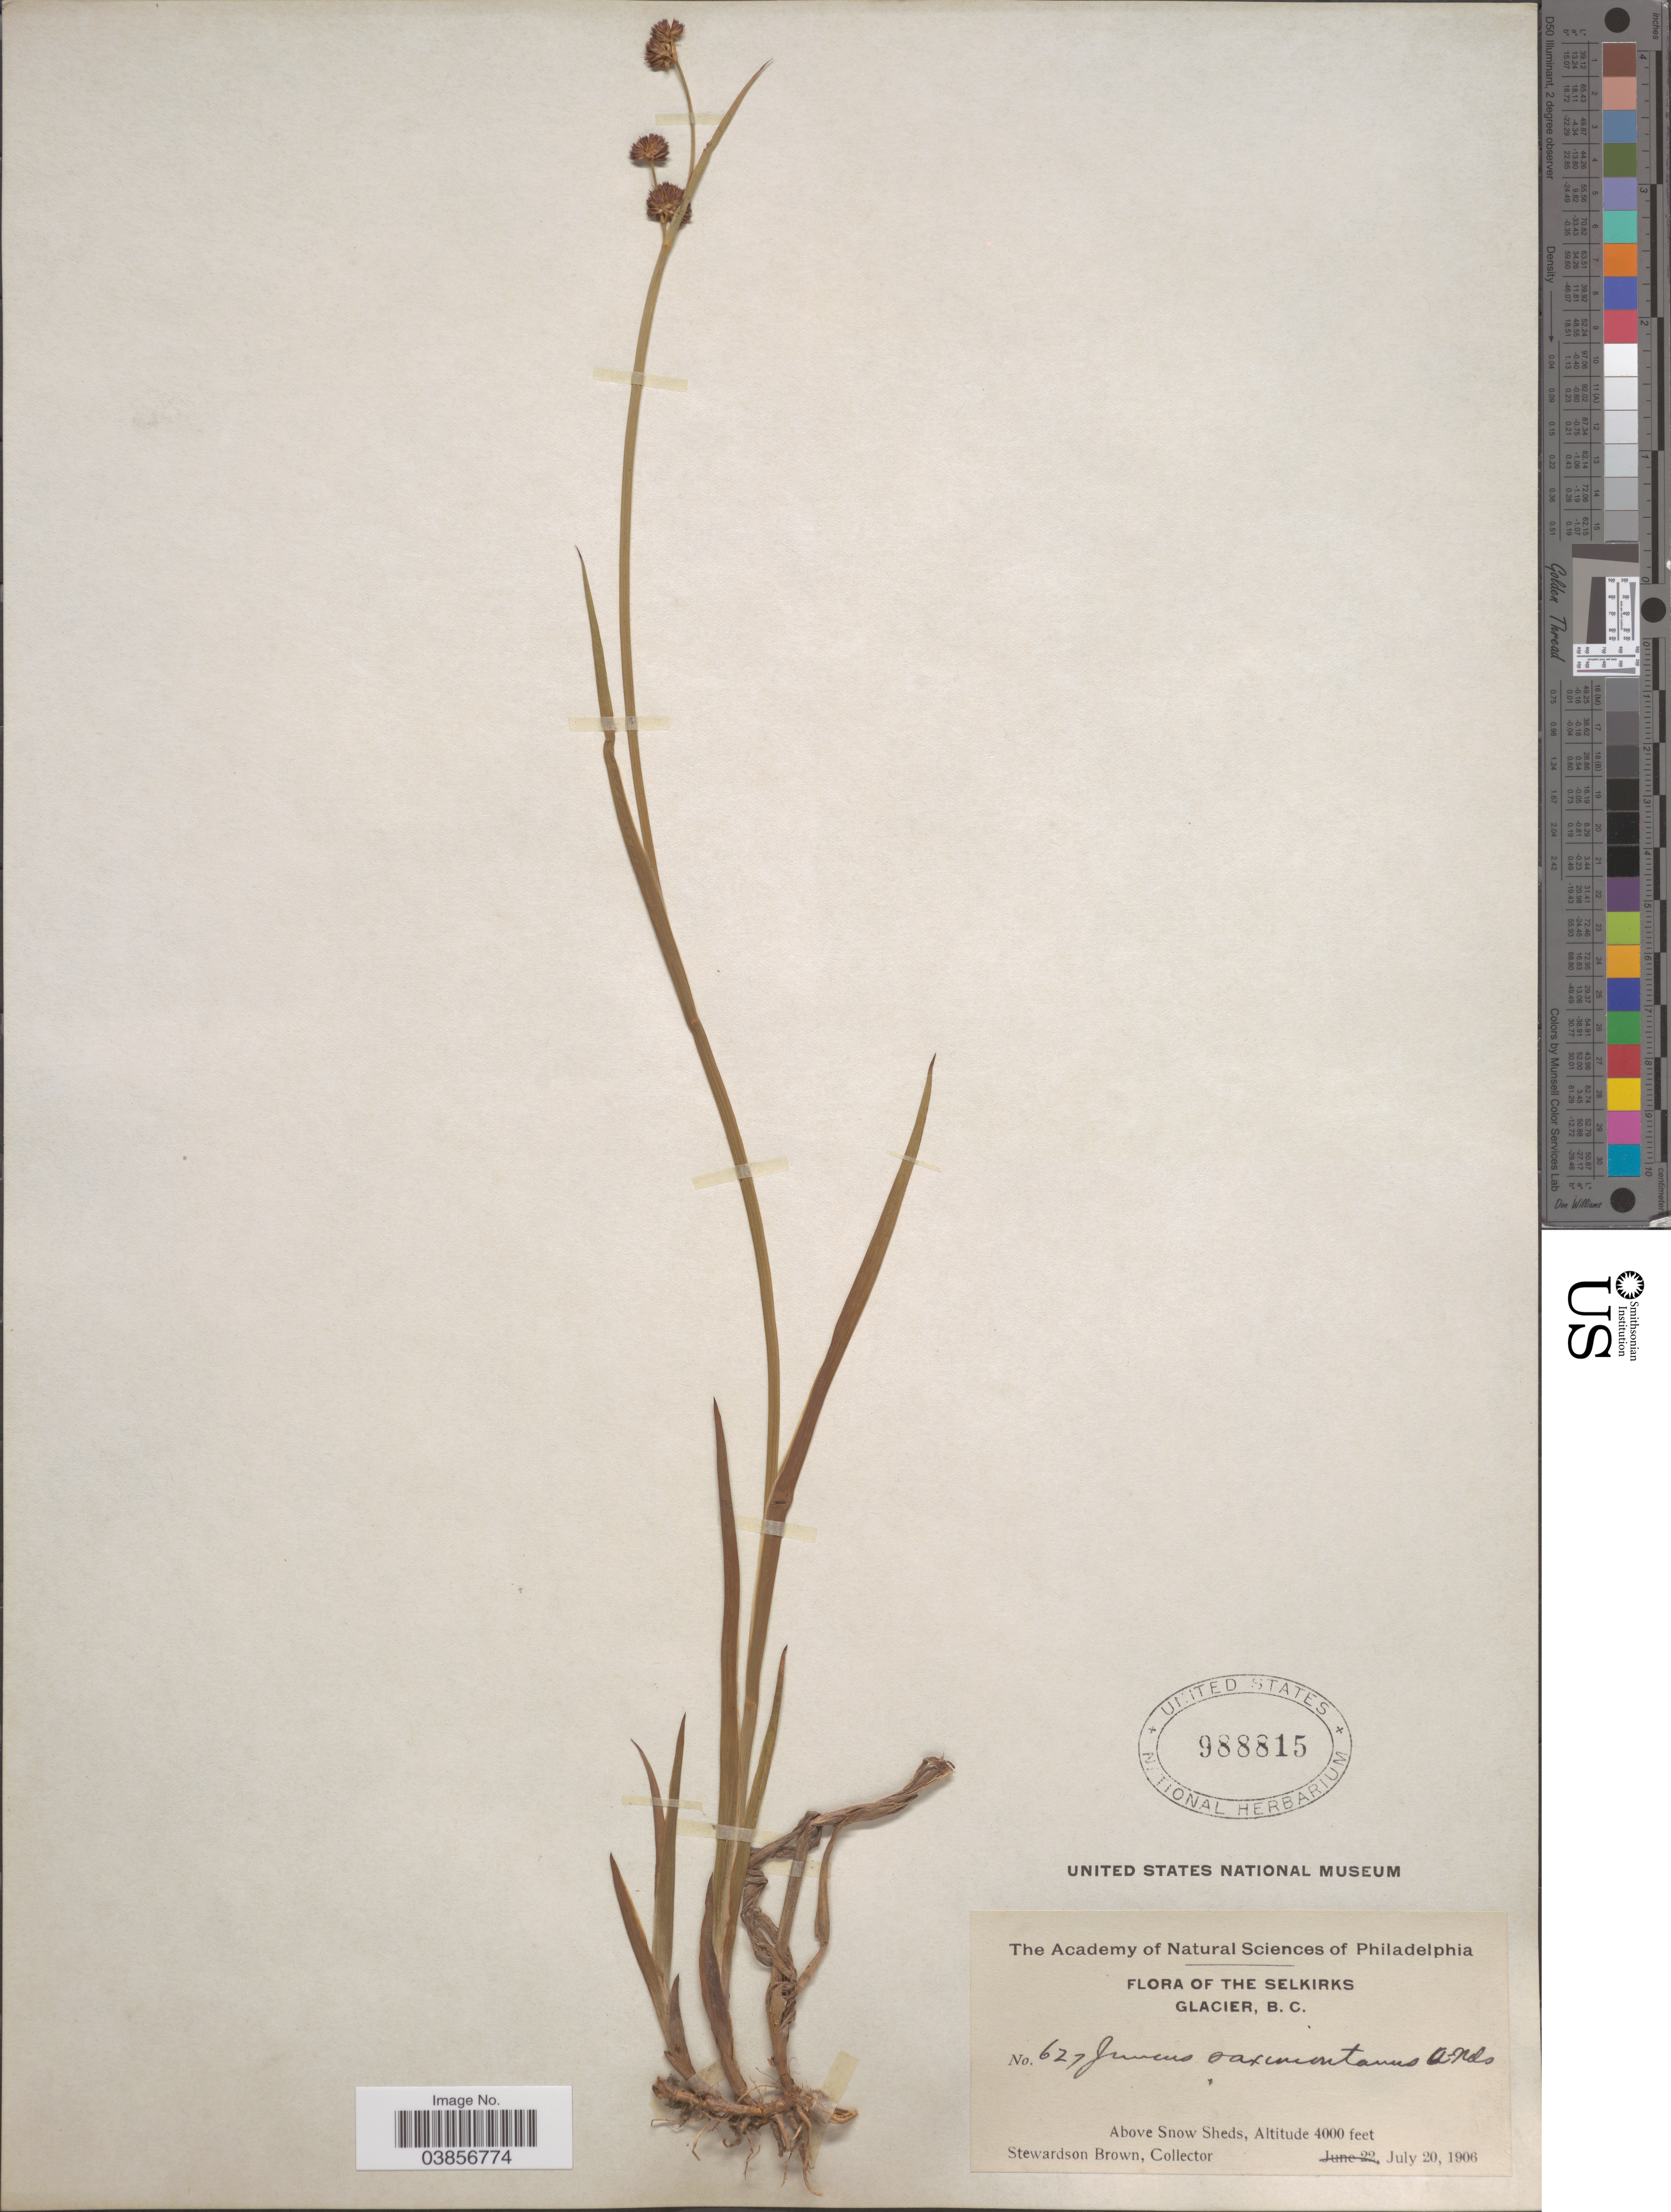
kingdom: Plantae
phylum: Tracheophyta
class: Liliopsida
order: Poales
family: Juncaceae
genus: Juncus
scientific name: Juncus saximontanus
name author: A. Nelson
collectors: S. Brown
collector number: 627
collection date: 1906-07-20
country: Canada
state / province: British Columbia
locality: The Selkirks Glacier. Above Snow Sheds.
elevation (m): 1219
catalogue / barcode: US 988815